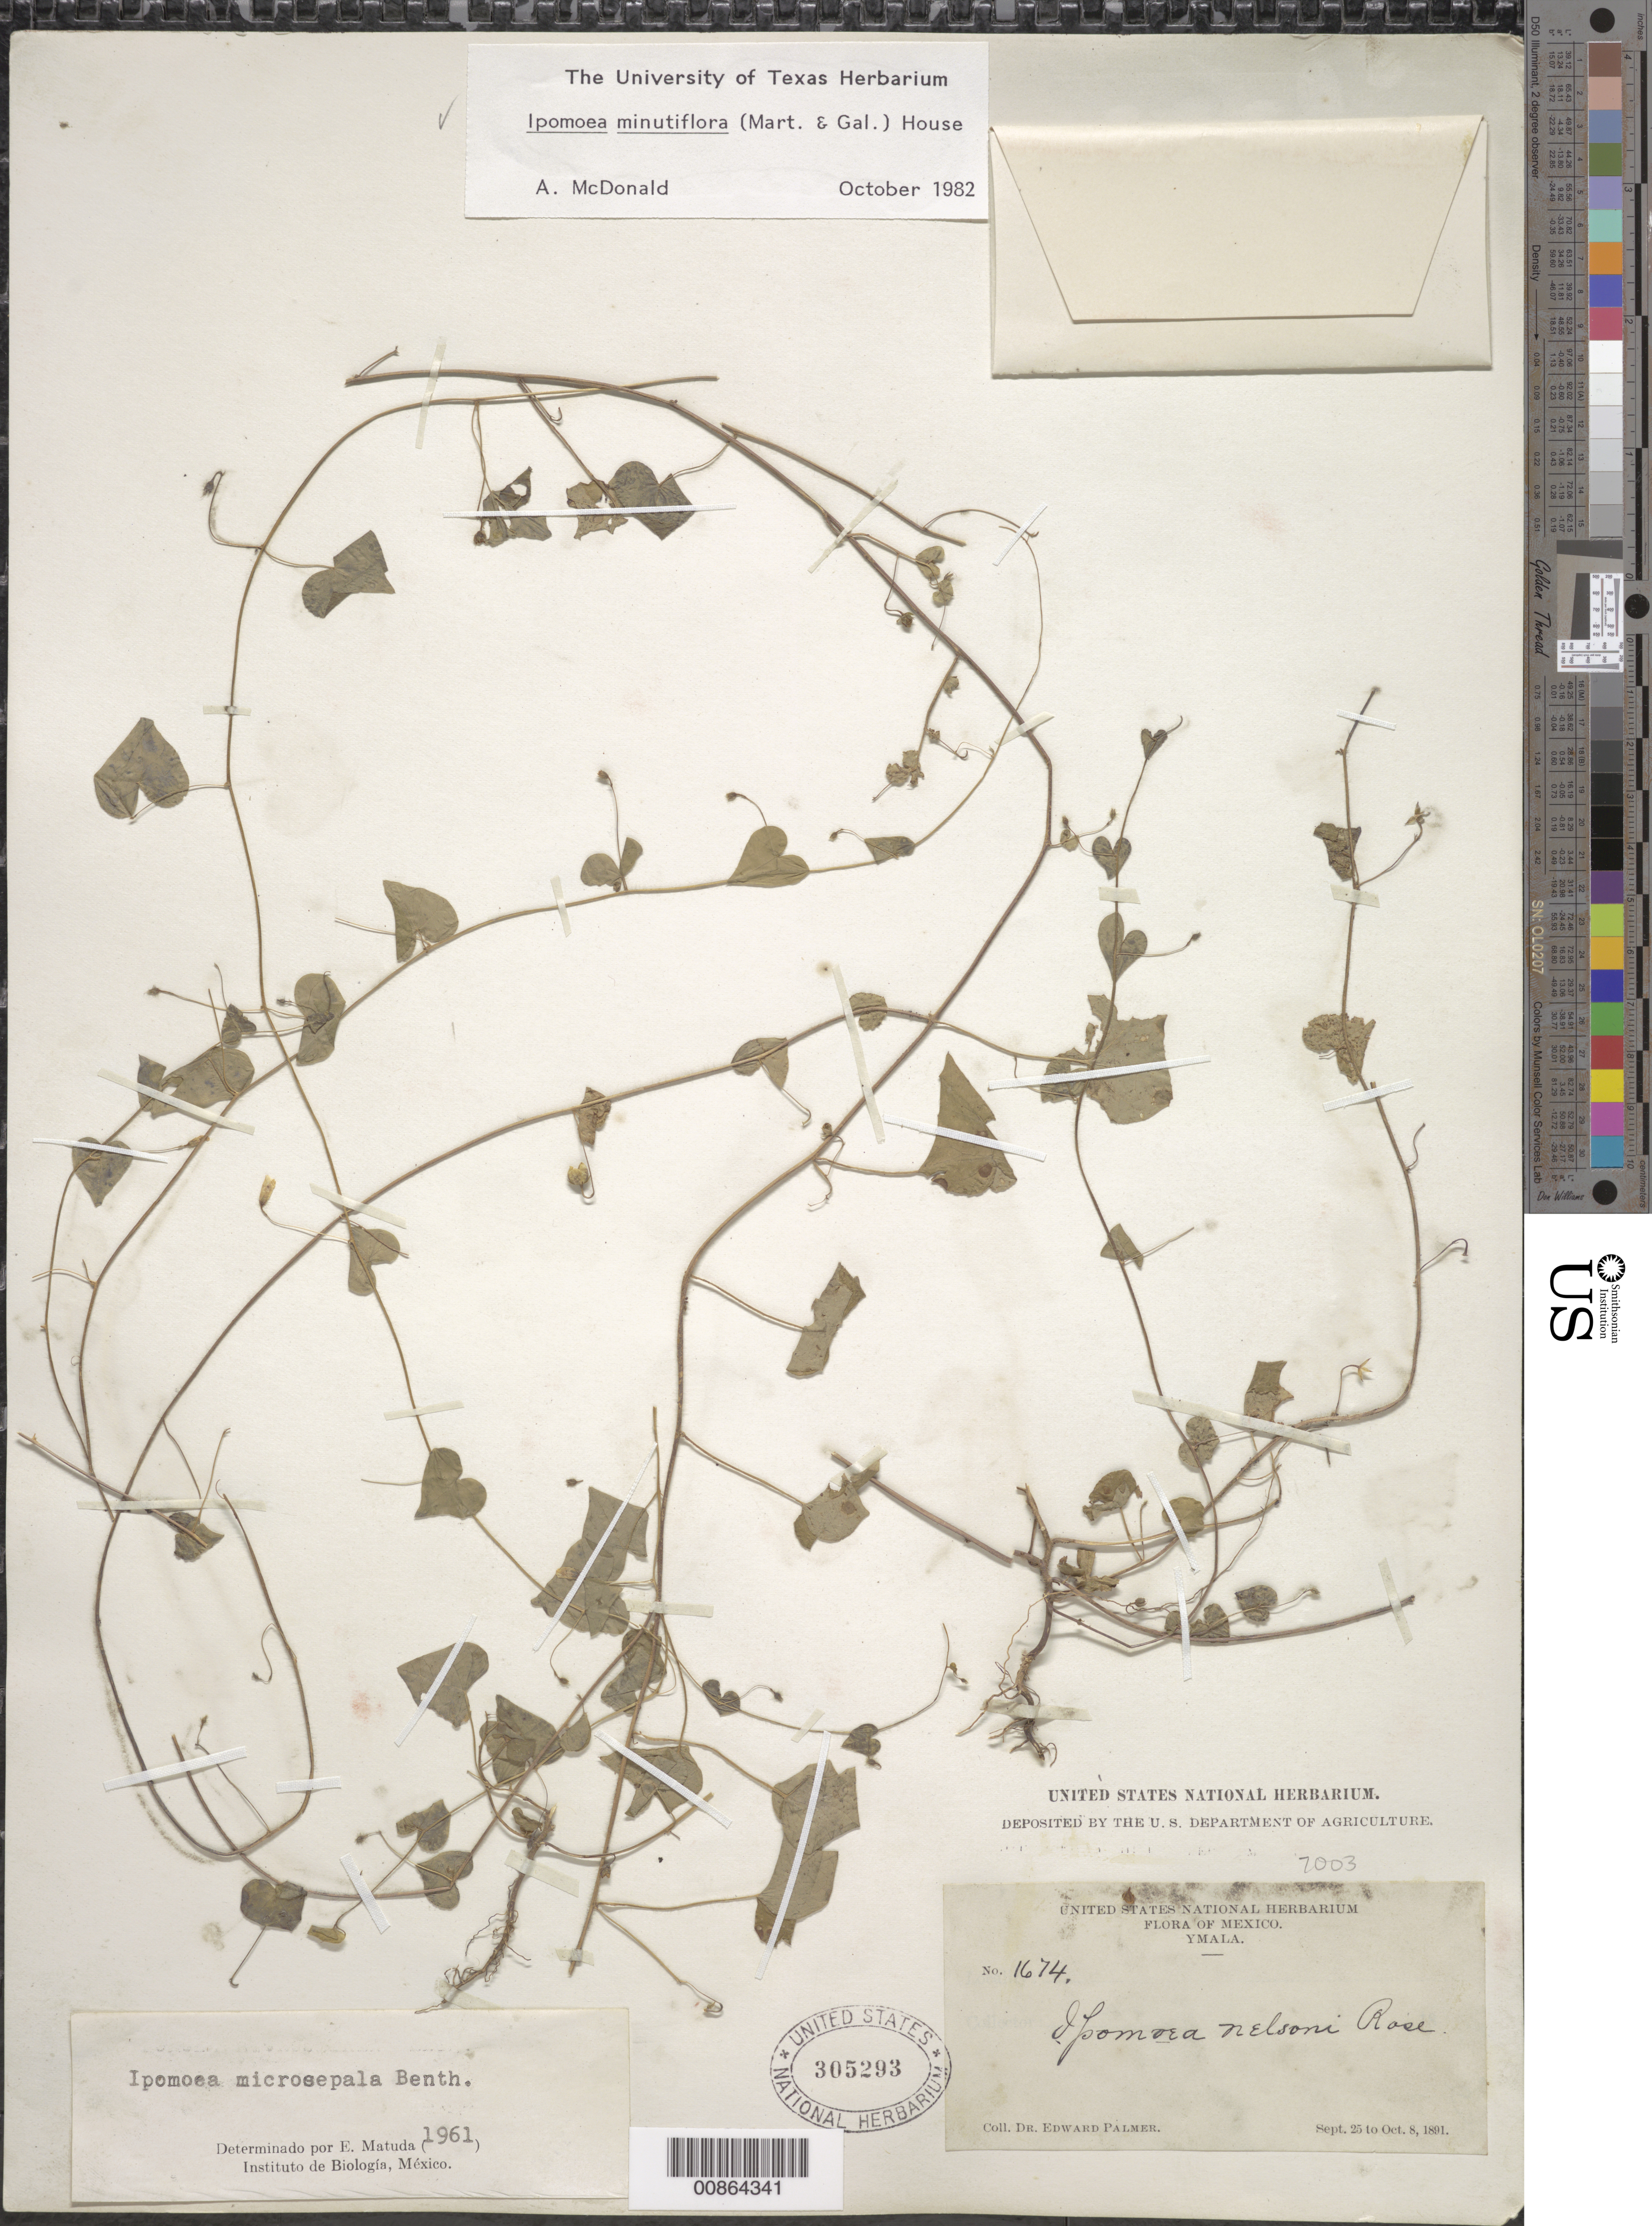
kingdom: Plantae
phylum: Tracheophyta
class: Magnoliopsida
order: Solanales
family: Convolvulaceae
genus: Ipomoea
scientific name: Ipomoea minutiflora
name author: (M. Martens) House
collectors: E. Palmer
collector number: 1674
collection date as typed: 15 Sep 1891 to 08 Oct 1891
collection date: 1891-09-15/1891-10-08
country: Mexico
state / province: Sinaloa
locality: Ymala, Sinaloa.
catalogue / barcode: US 305293